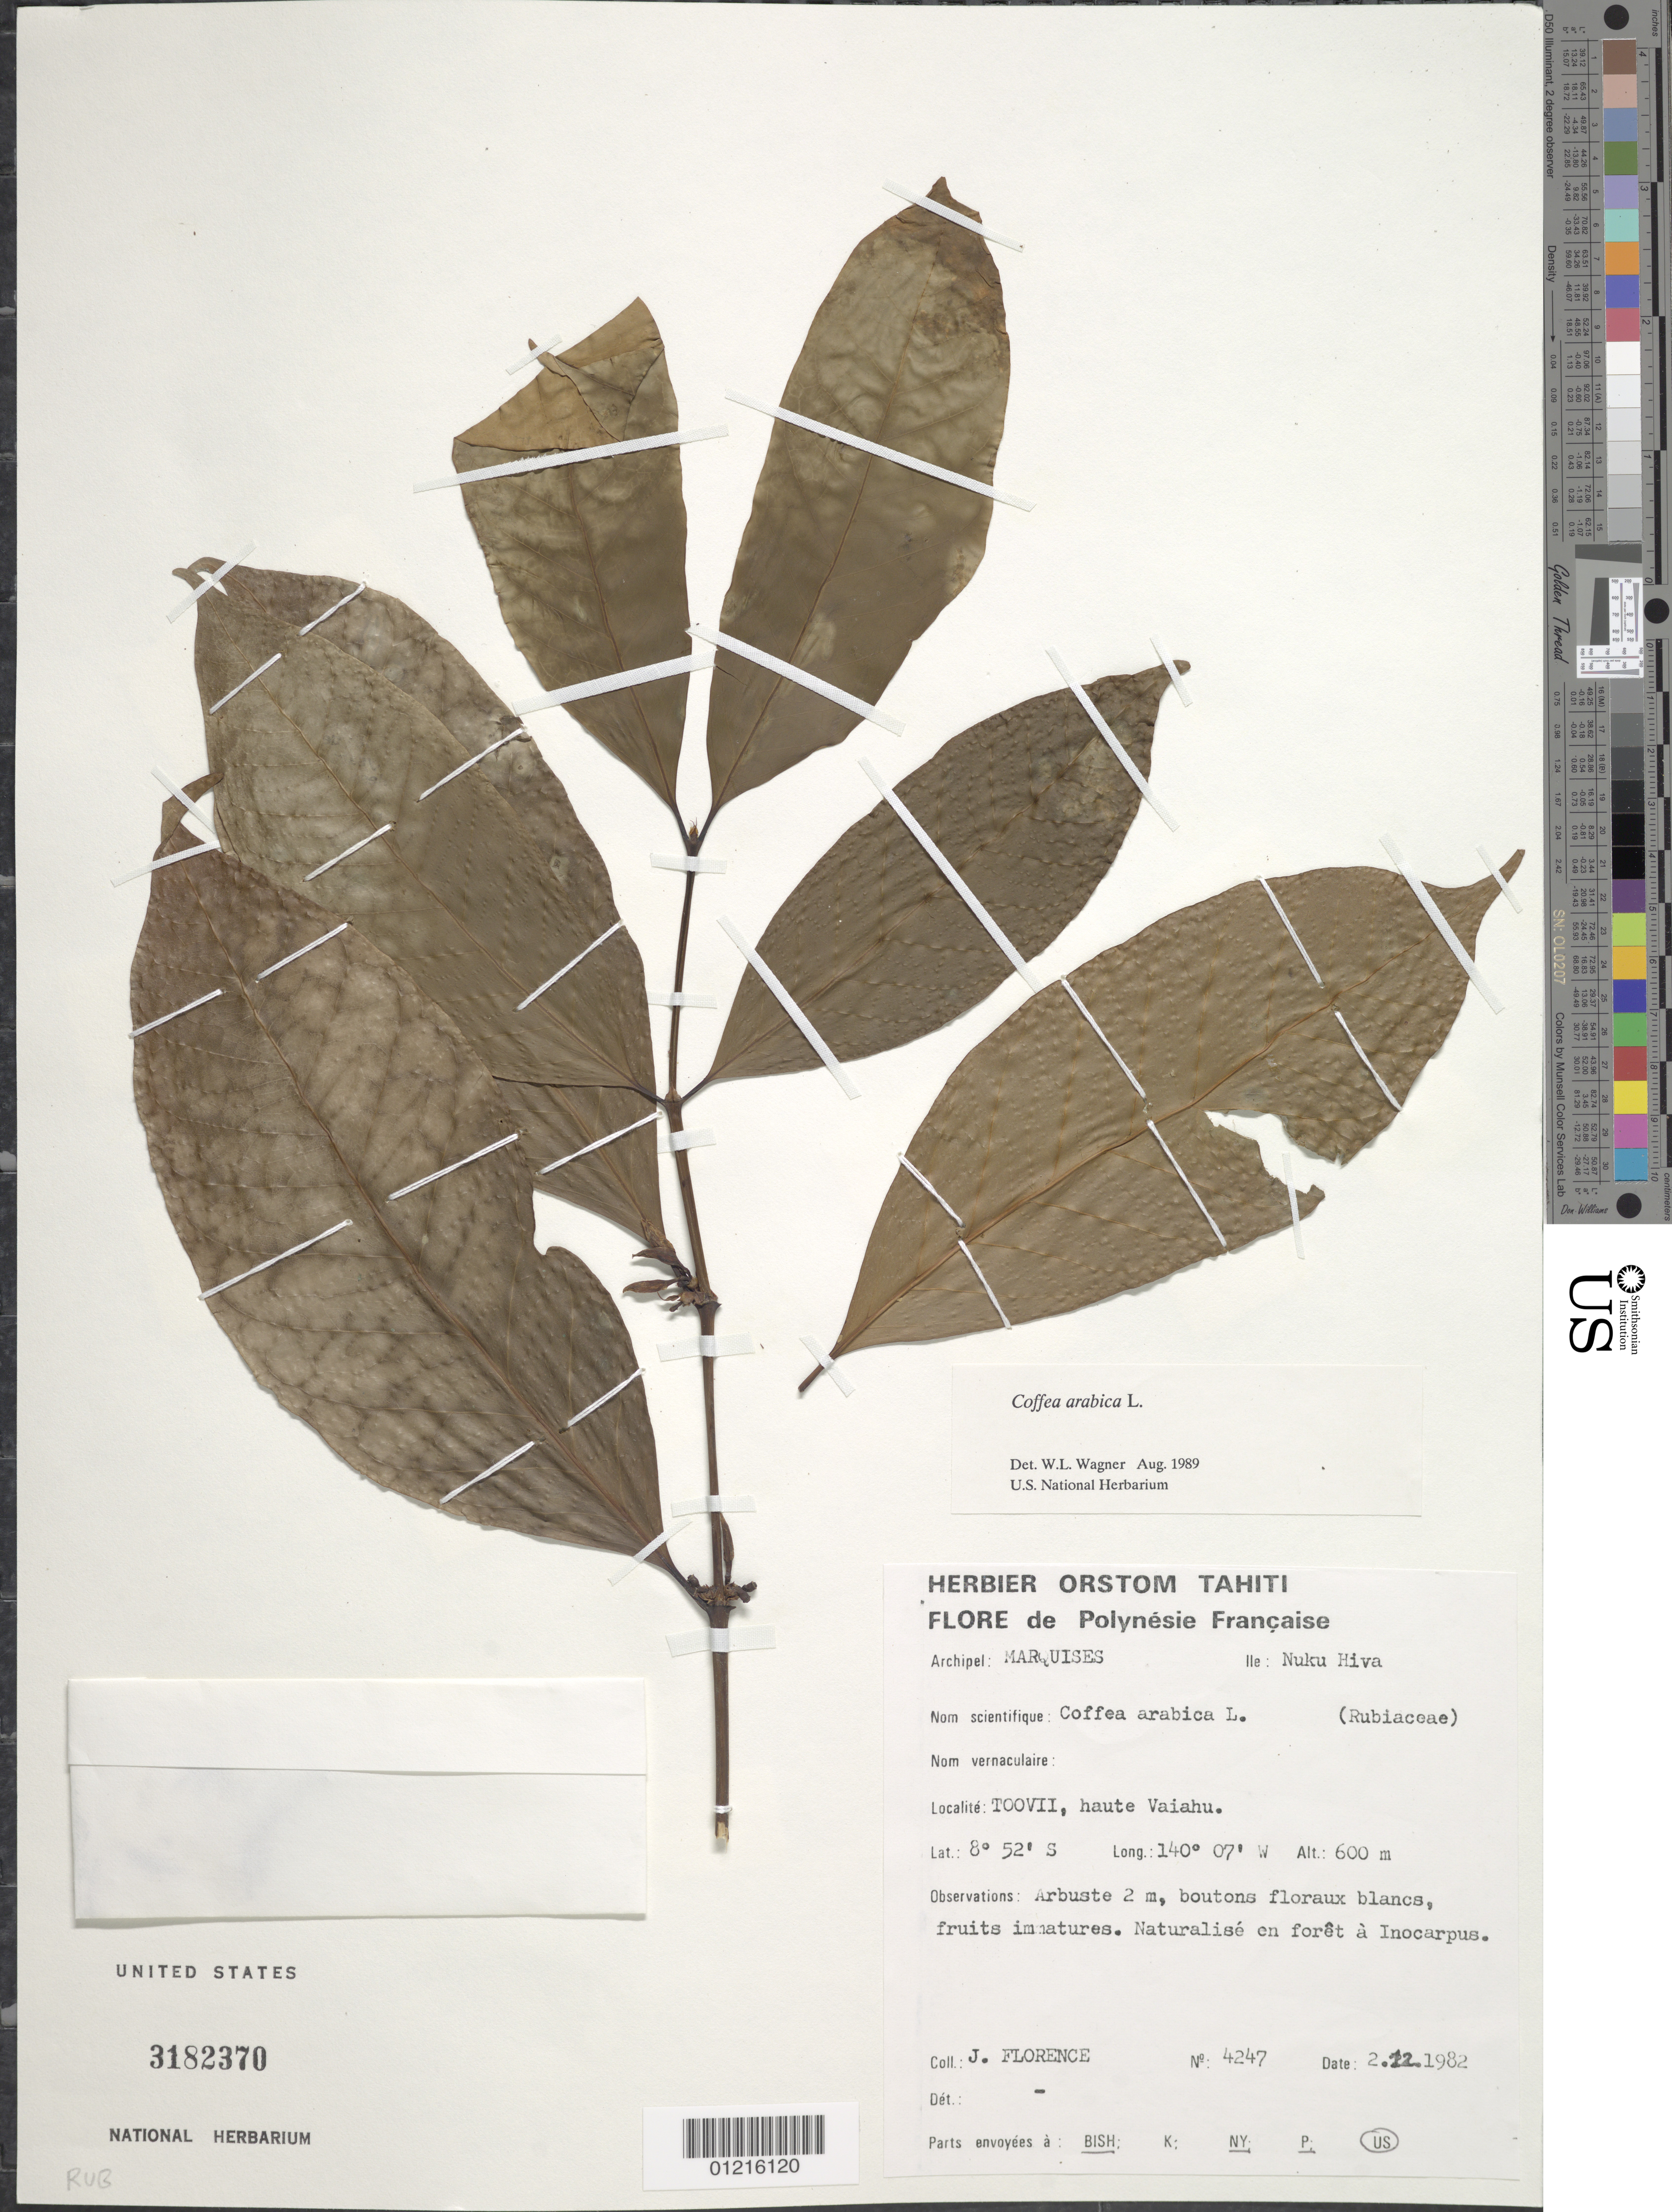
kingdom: Plantae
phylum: Tracheophyta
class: Magnoliopsida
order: Gentianales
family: Rubiaceae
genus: Coffea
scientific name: Coffea arabica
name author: L.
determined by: Wagner, W. L., (BOT), Smithsonian Institution - National Museum of Natural History (UNITED STATES)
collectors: J. Florence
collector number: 4247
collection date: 1982-12-02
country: French Polynesia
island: Nuku Hiva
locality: Toovii, haute Vaiahu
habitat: Naturalisé en forêt à Inocarpus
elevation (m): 600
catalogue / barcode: US 3182370